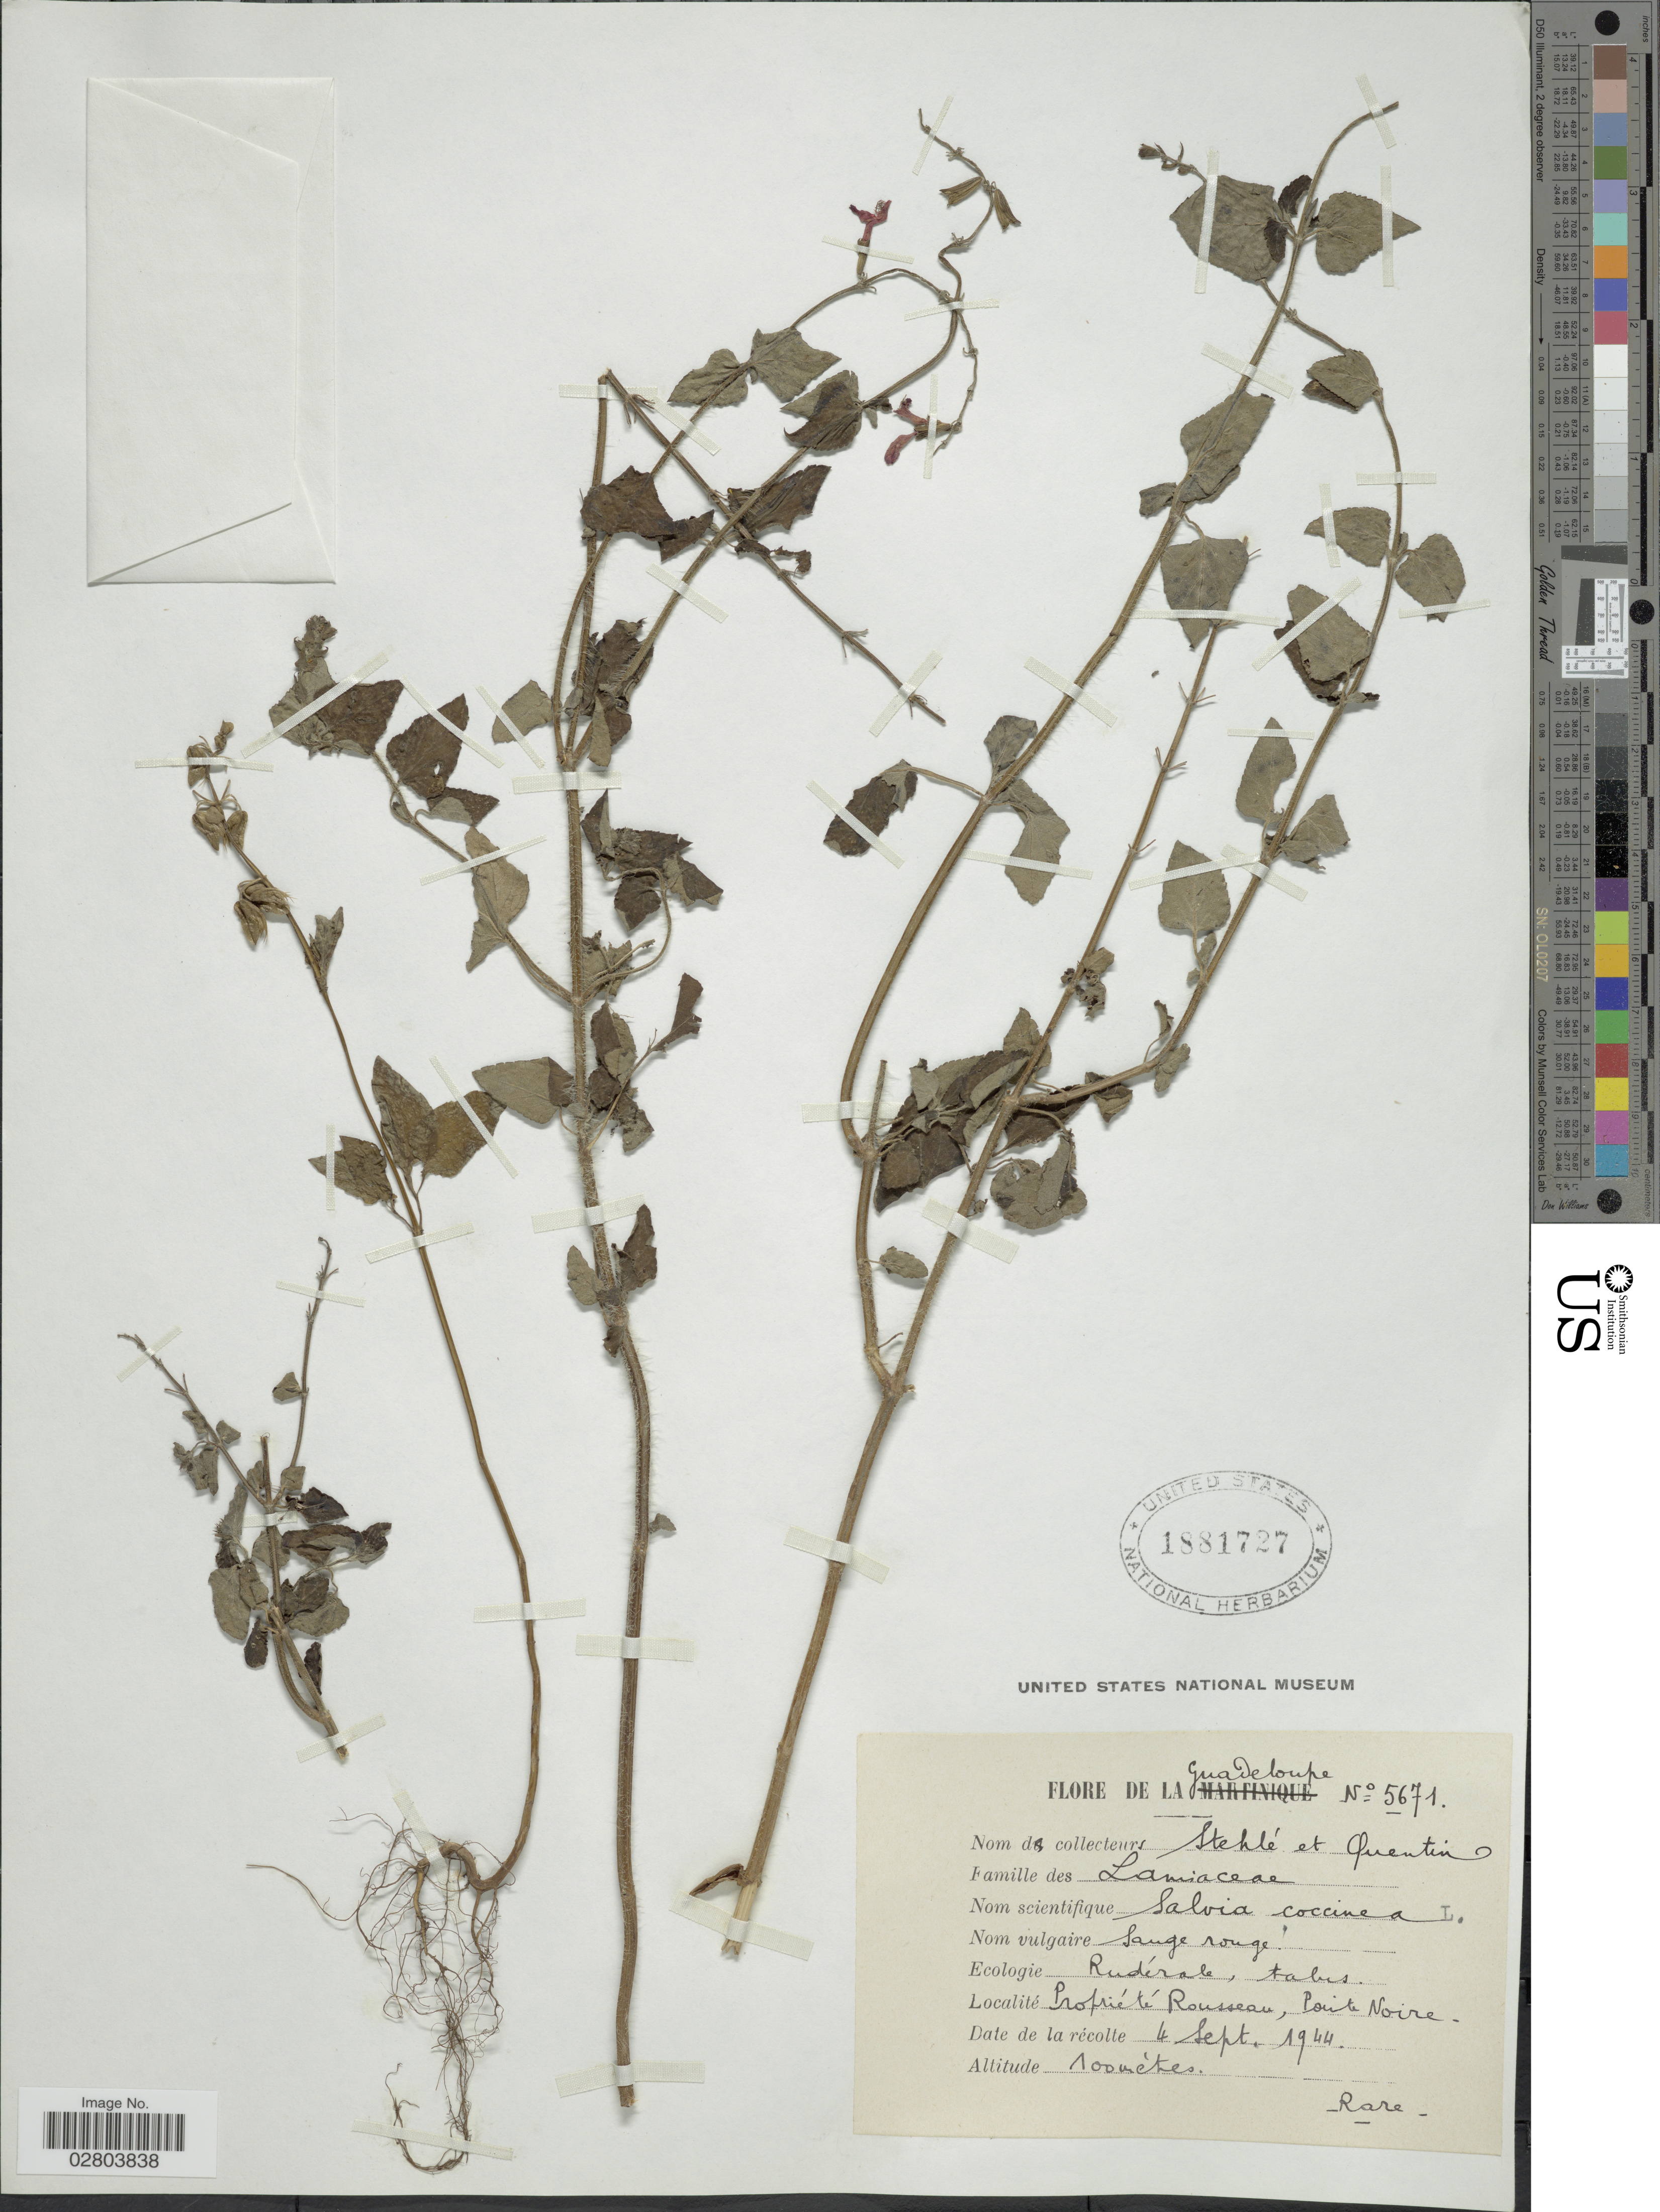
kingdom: Plantae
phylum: Tracheophyta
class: Magnoliopsida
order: Lamiales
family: Lamiaceae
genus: Salvia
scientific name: Salvia coccinea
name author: Etlinger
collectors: -- Stehlé & -. Quentin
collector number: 5671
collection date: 1944-09-04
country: Guadeloupe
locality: Propriété Rousseau, Pointe Noire.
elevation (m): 100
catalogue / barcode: US 1881727